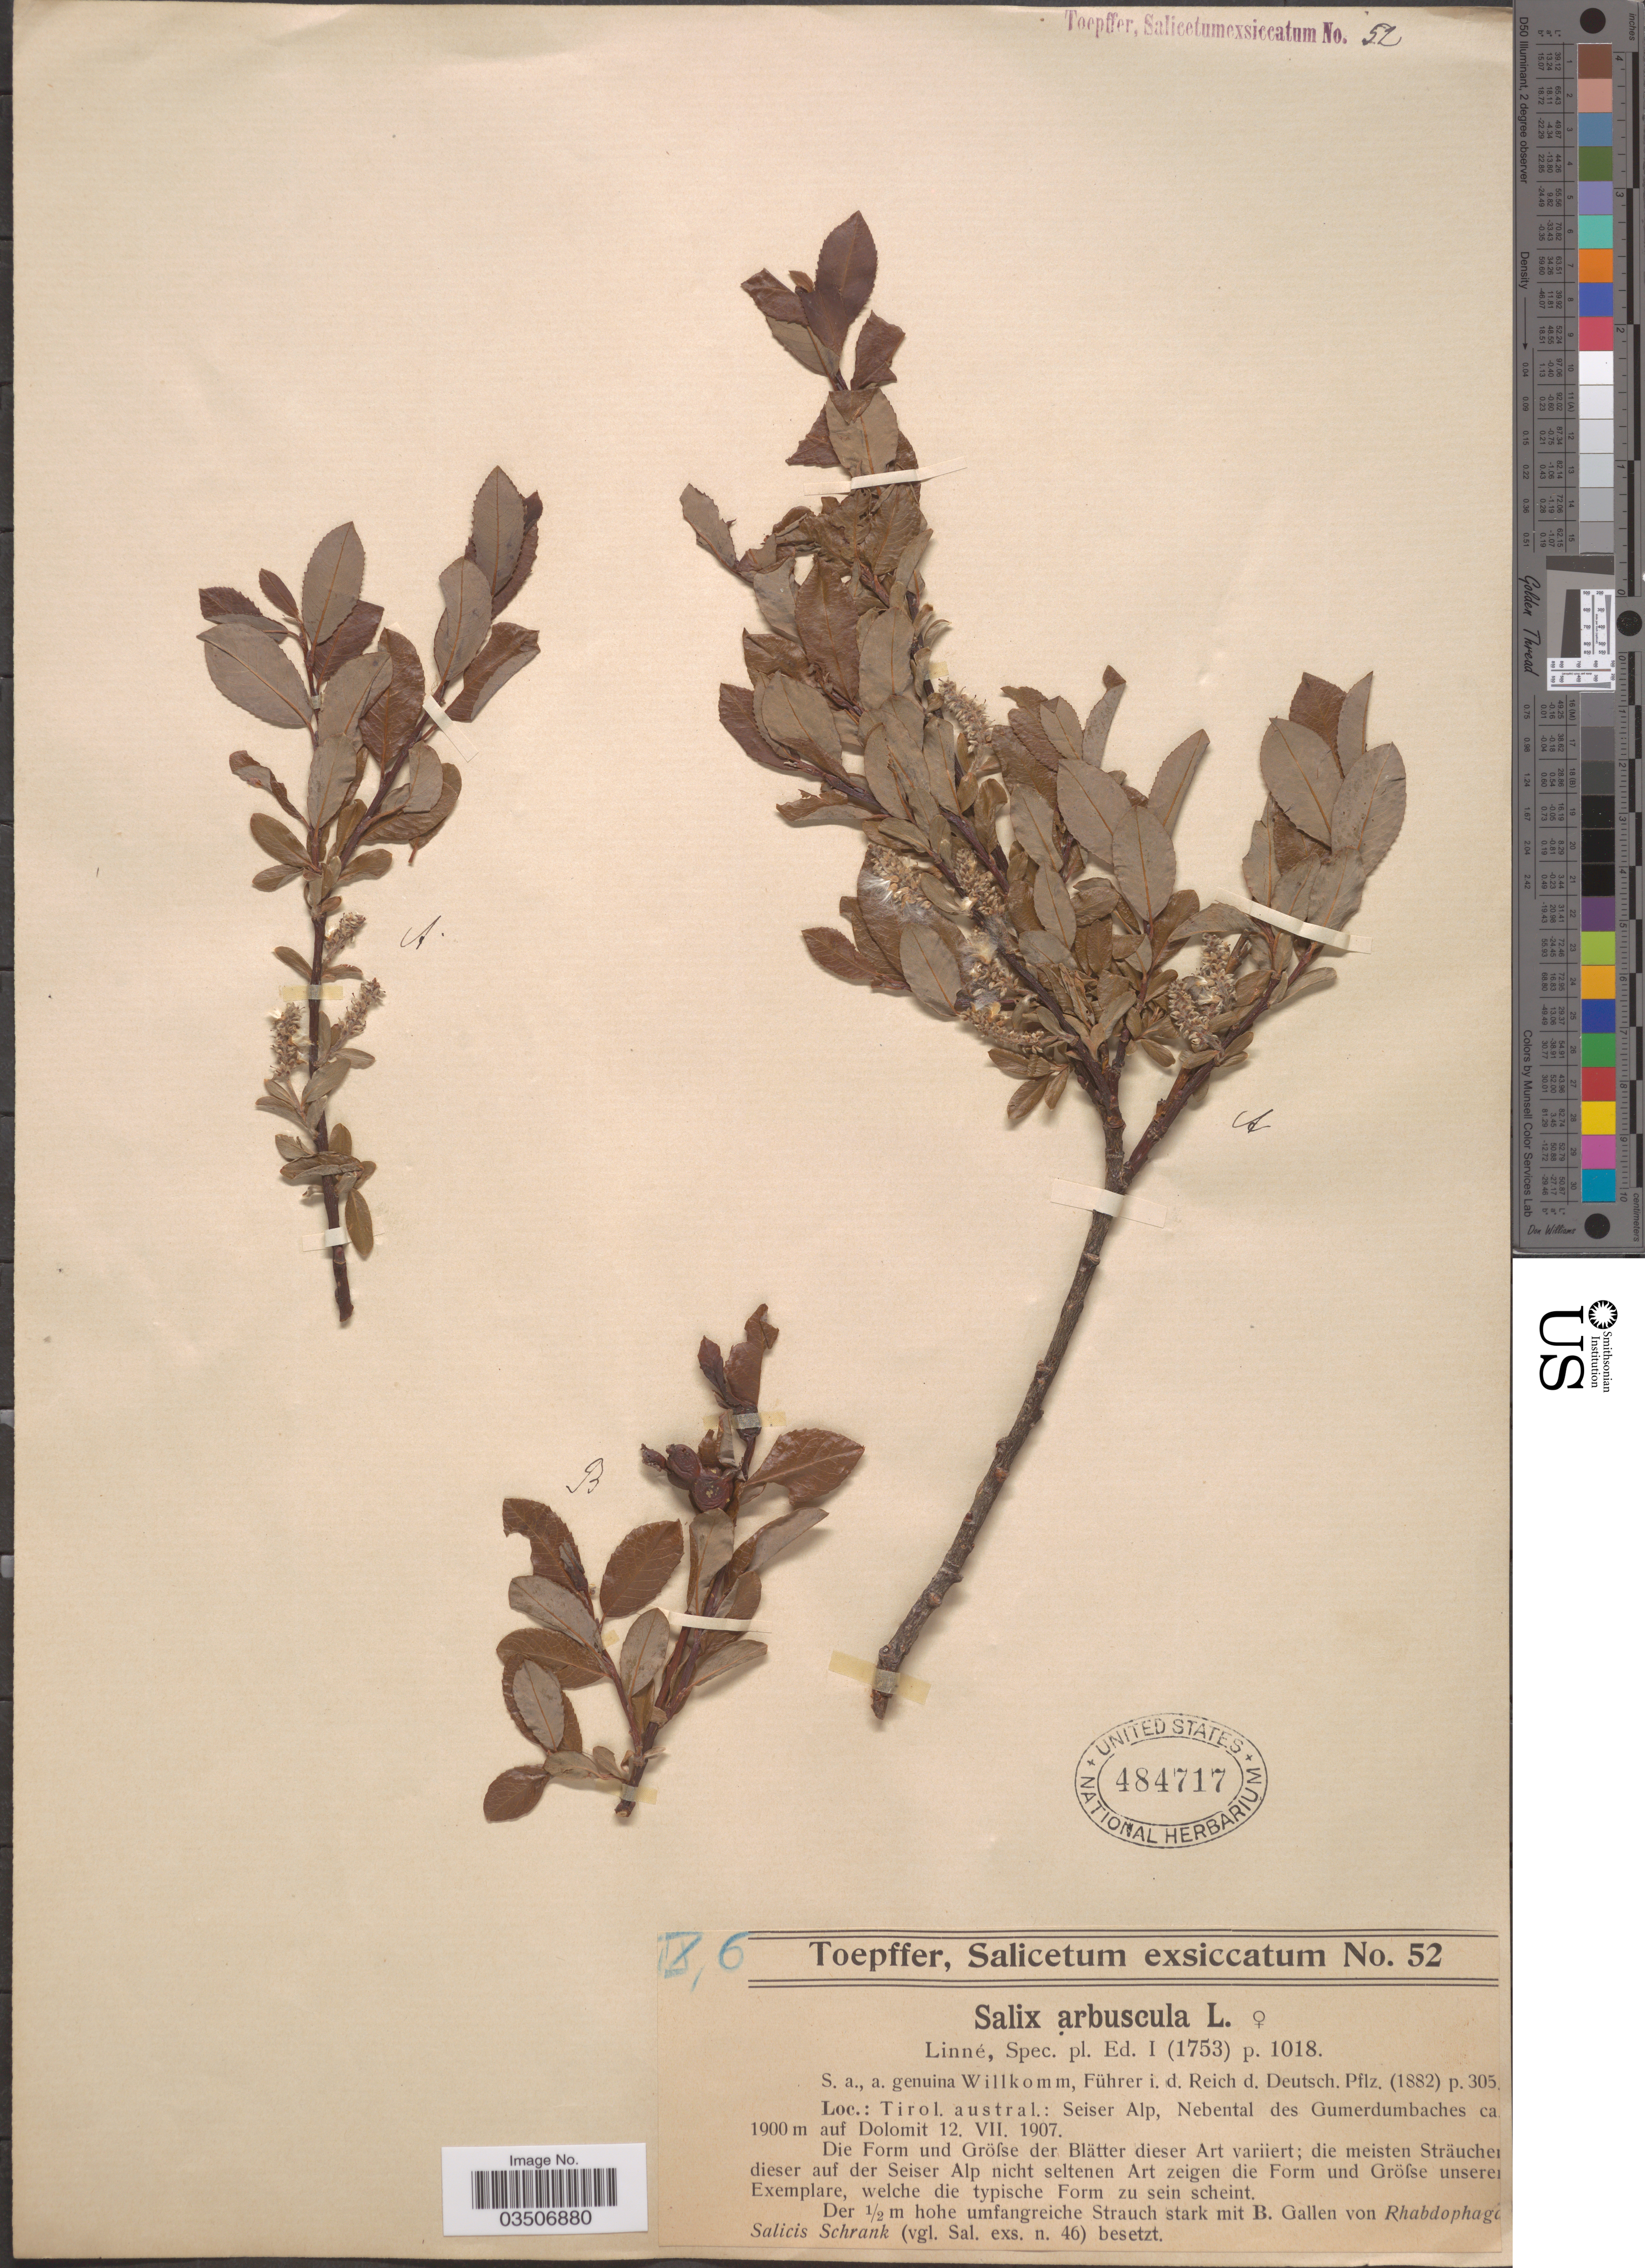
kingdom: Plantae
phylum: Tracheophyta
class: Magnoliopsida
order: Malpighiales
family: Salicaceae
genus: Salix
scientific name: Salix arbuscula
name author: L.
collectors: A. Toepffer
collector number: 52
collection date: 1907-07-12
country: Austria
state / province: Styria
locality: Tirol. austral.: Seiser Alp, Nebental des Gumerdumbaches.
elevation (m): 1900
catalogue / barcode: US 484717